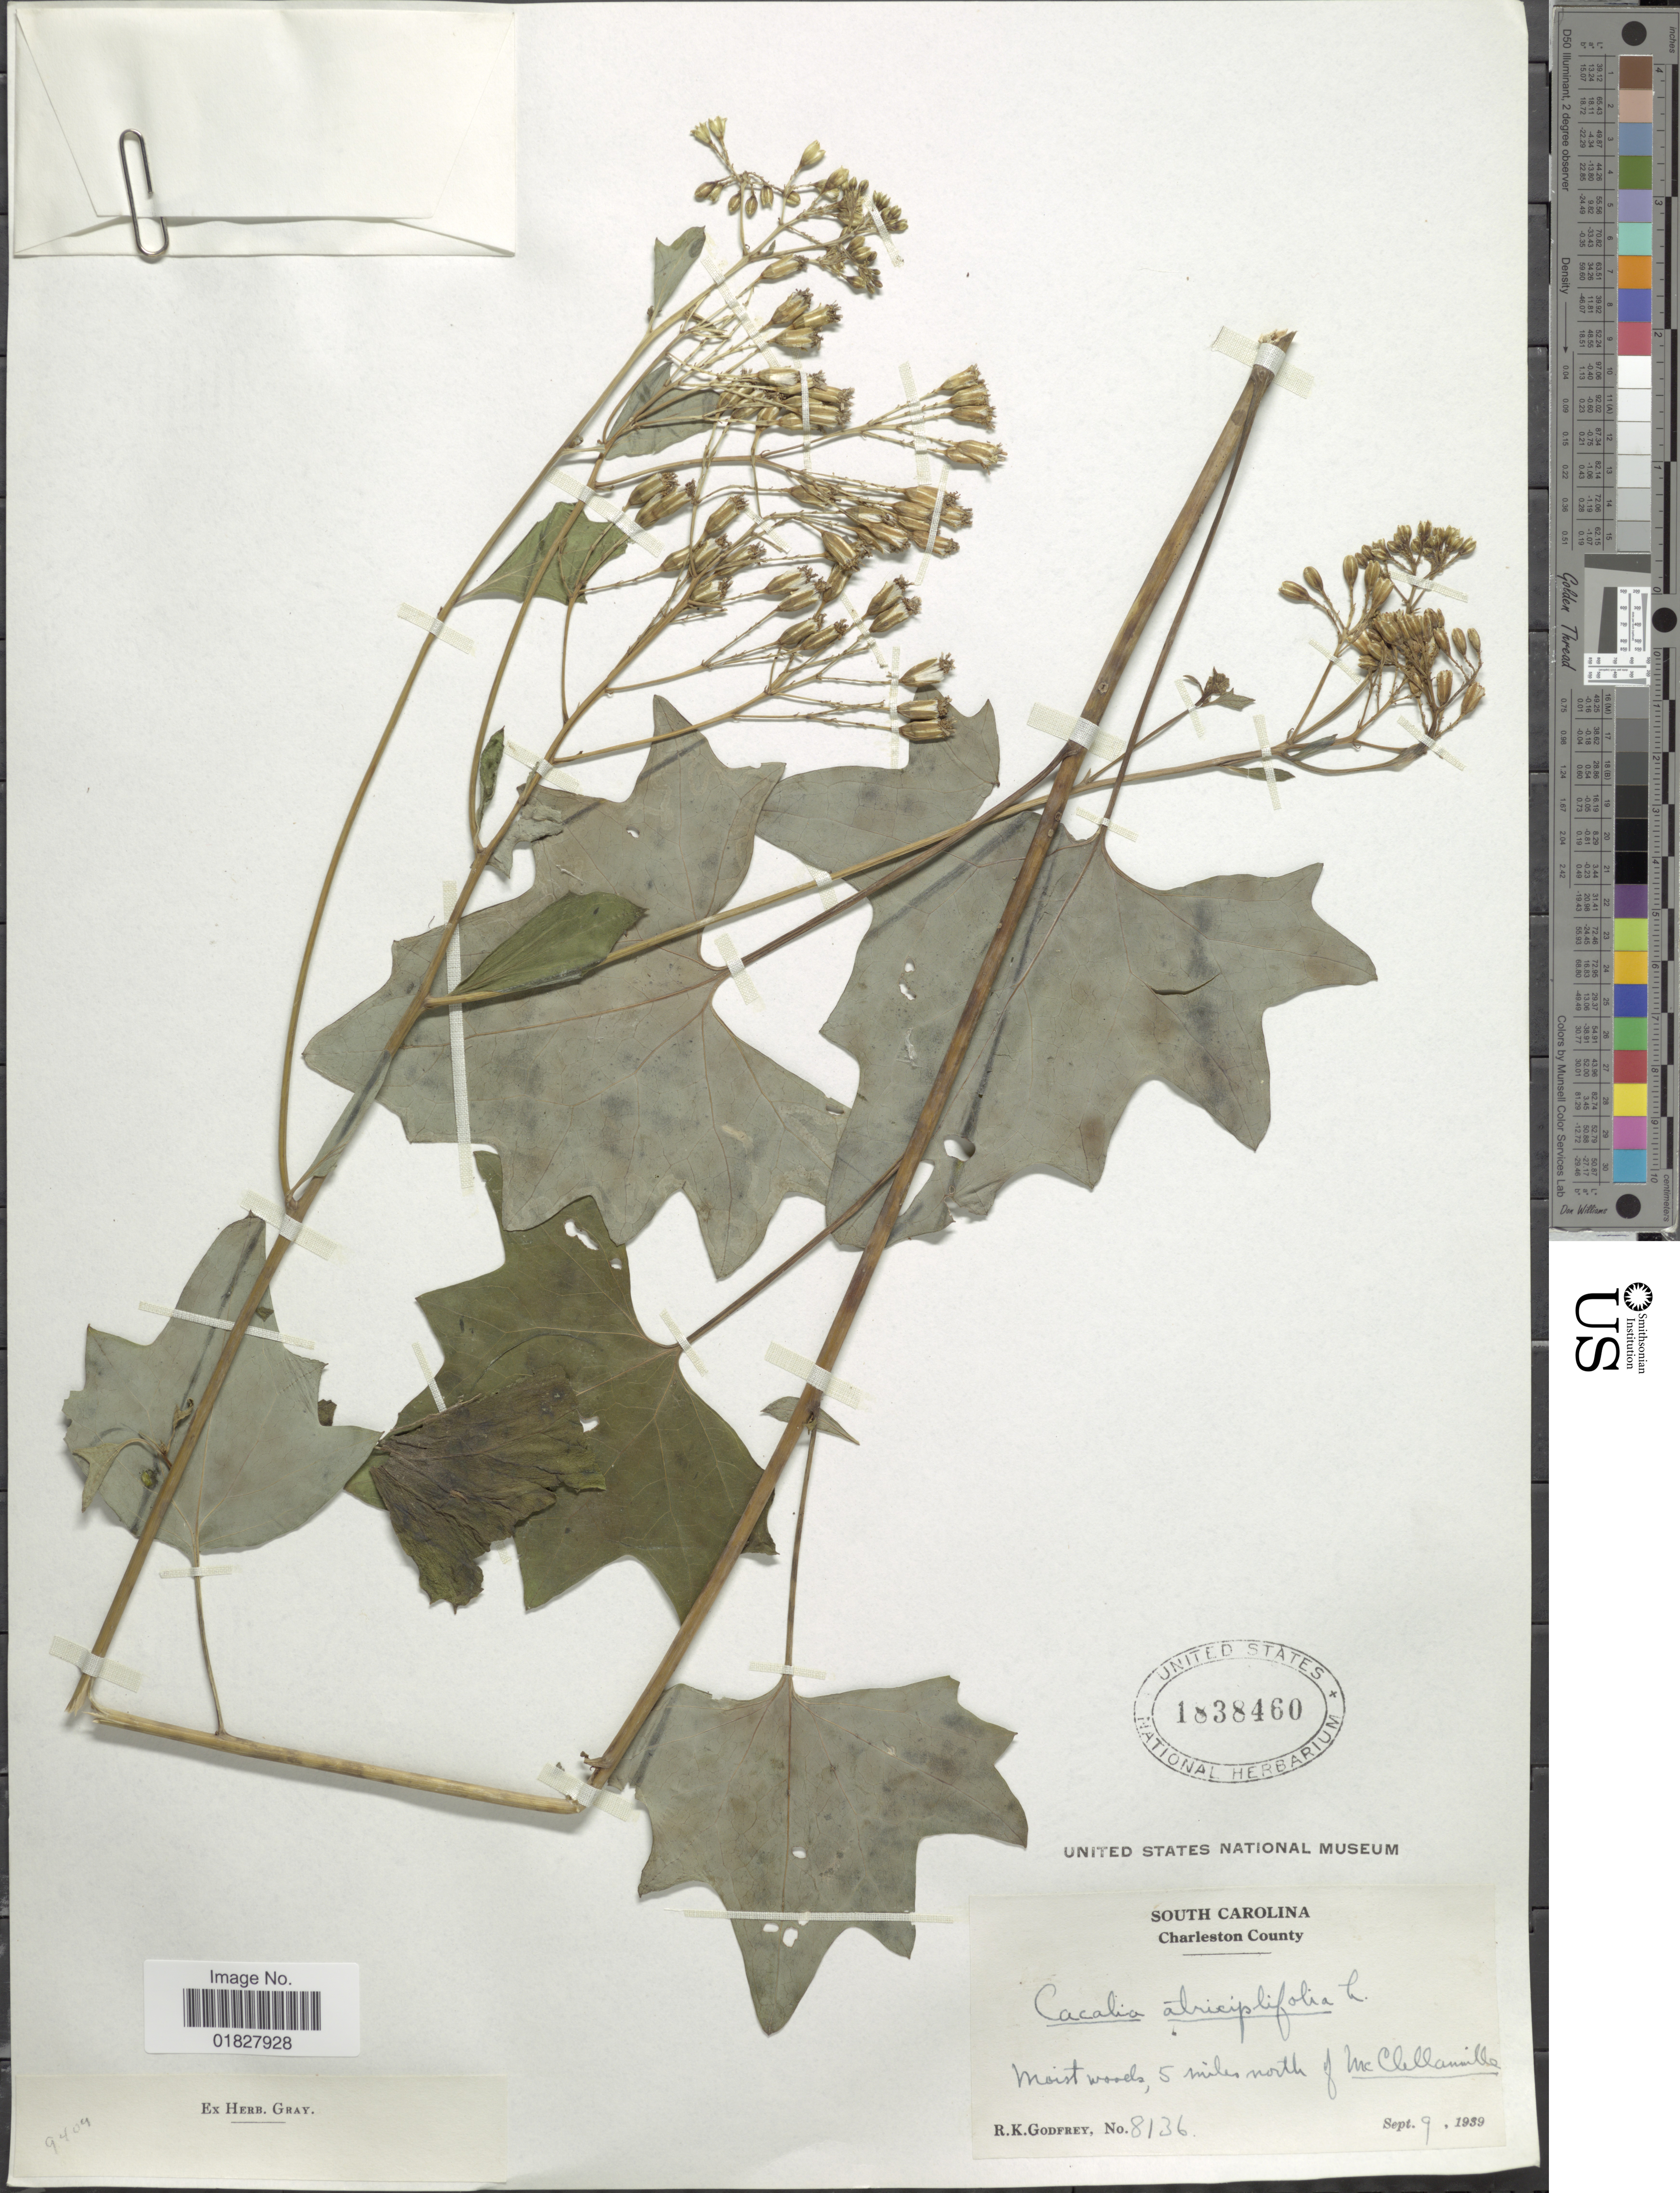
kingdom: Plantae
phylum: Tracheophyta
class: Magnoliopsida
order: Asterales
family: Asteraceae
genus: Arnoglossum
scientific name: Arnoglossum atriplicifolium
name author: (L.) H. Rob.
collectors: R. K. Godfrey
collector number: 8136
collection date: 1939-09-09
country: United States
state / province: South Carolina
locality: Charleston County, 5 miles north of McClellanville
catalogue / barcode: US 1838460